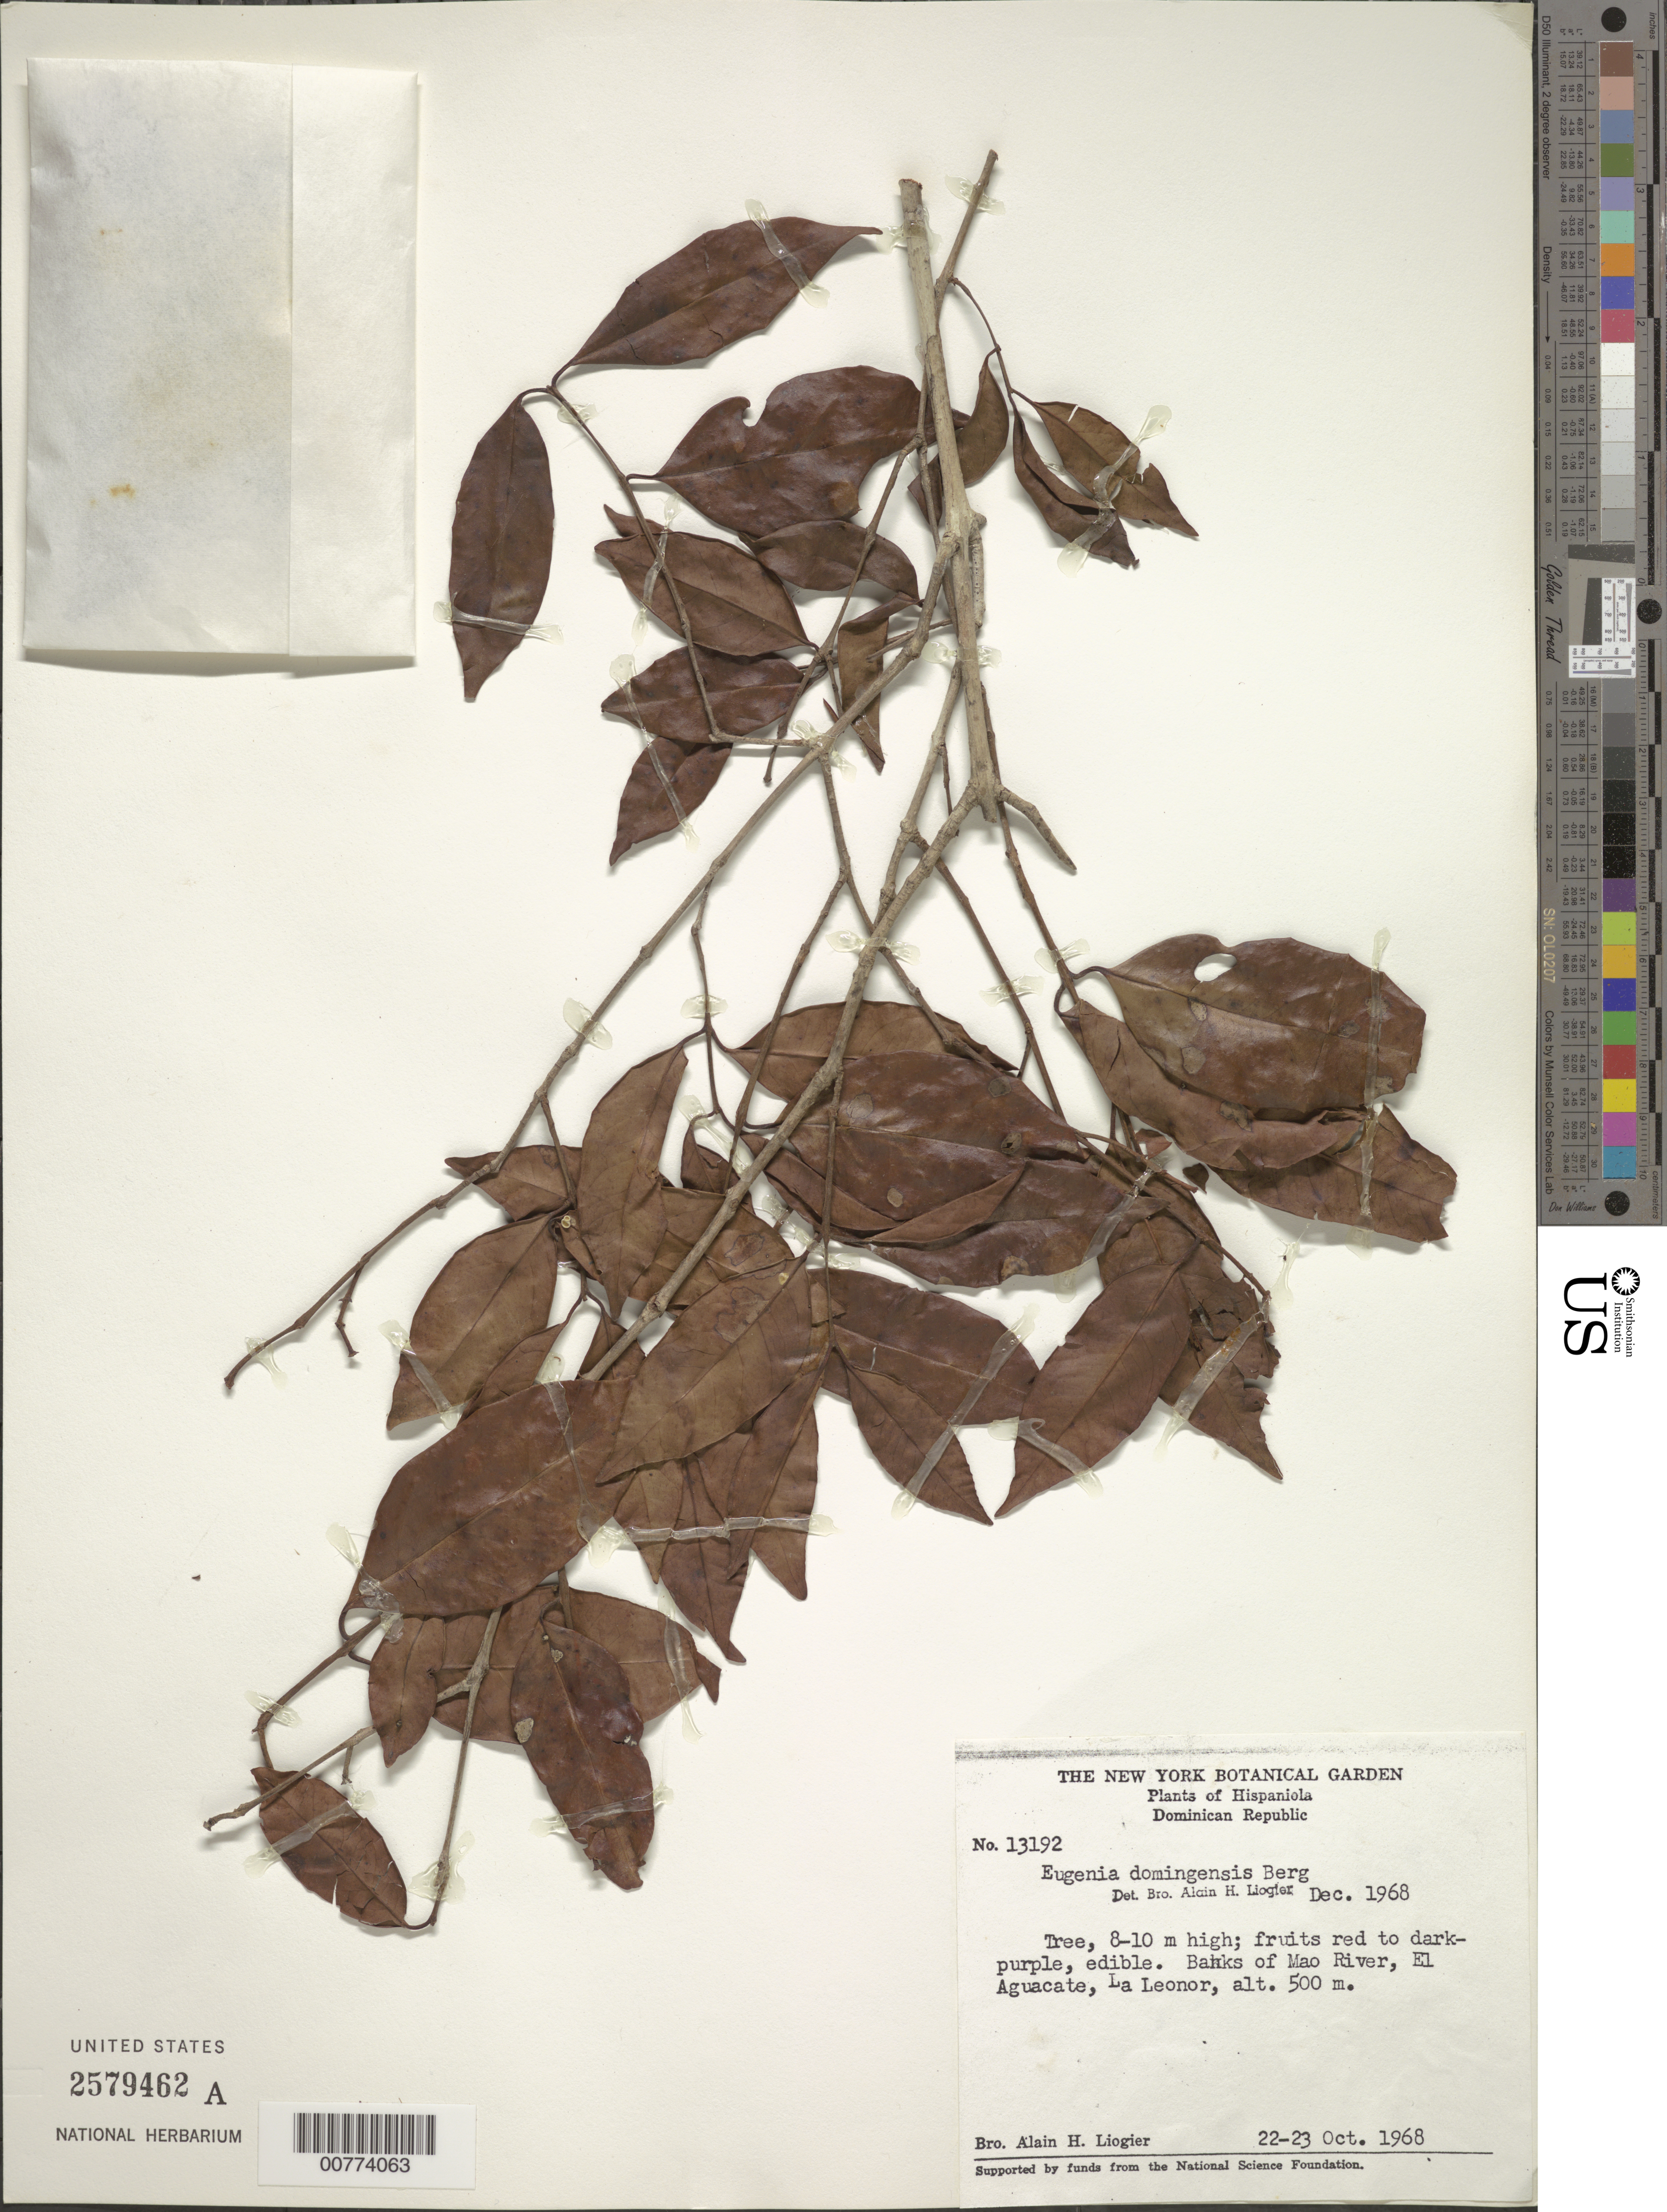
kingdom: Plantae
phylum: Tracheophyta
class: Magnoliopsida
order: Myrtales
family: Myrtaceae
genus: Eugenia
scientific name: Eugenia domingensis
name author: O. Berg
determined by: Liogier, Alain H.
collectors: A. H. Liogier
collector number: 13192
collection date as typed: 22 Oct 1968 to 23 Oct 1968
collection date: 1968-10-22/1968-10-23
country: Dominican Republic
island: Hispaniola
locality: La Leonor, El Aguacate, Mao River.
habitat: Banks of river.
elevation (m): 500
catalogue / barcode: US 2579462A